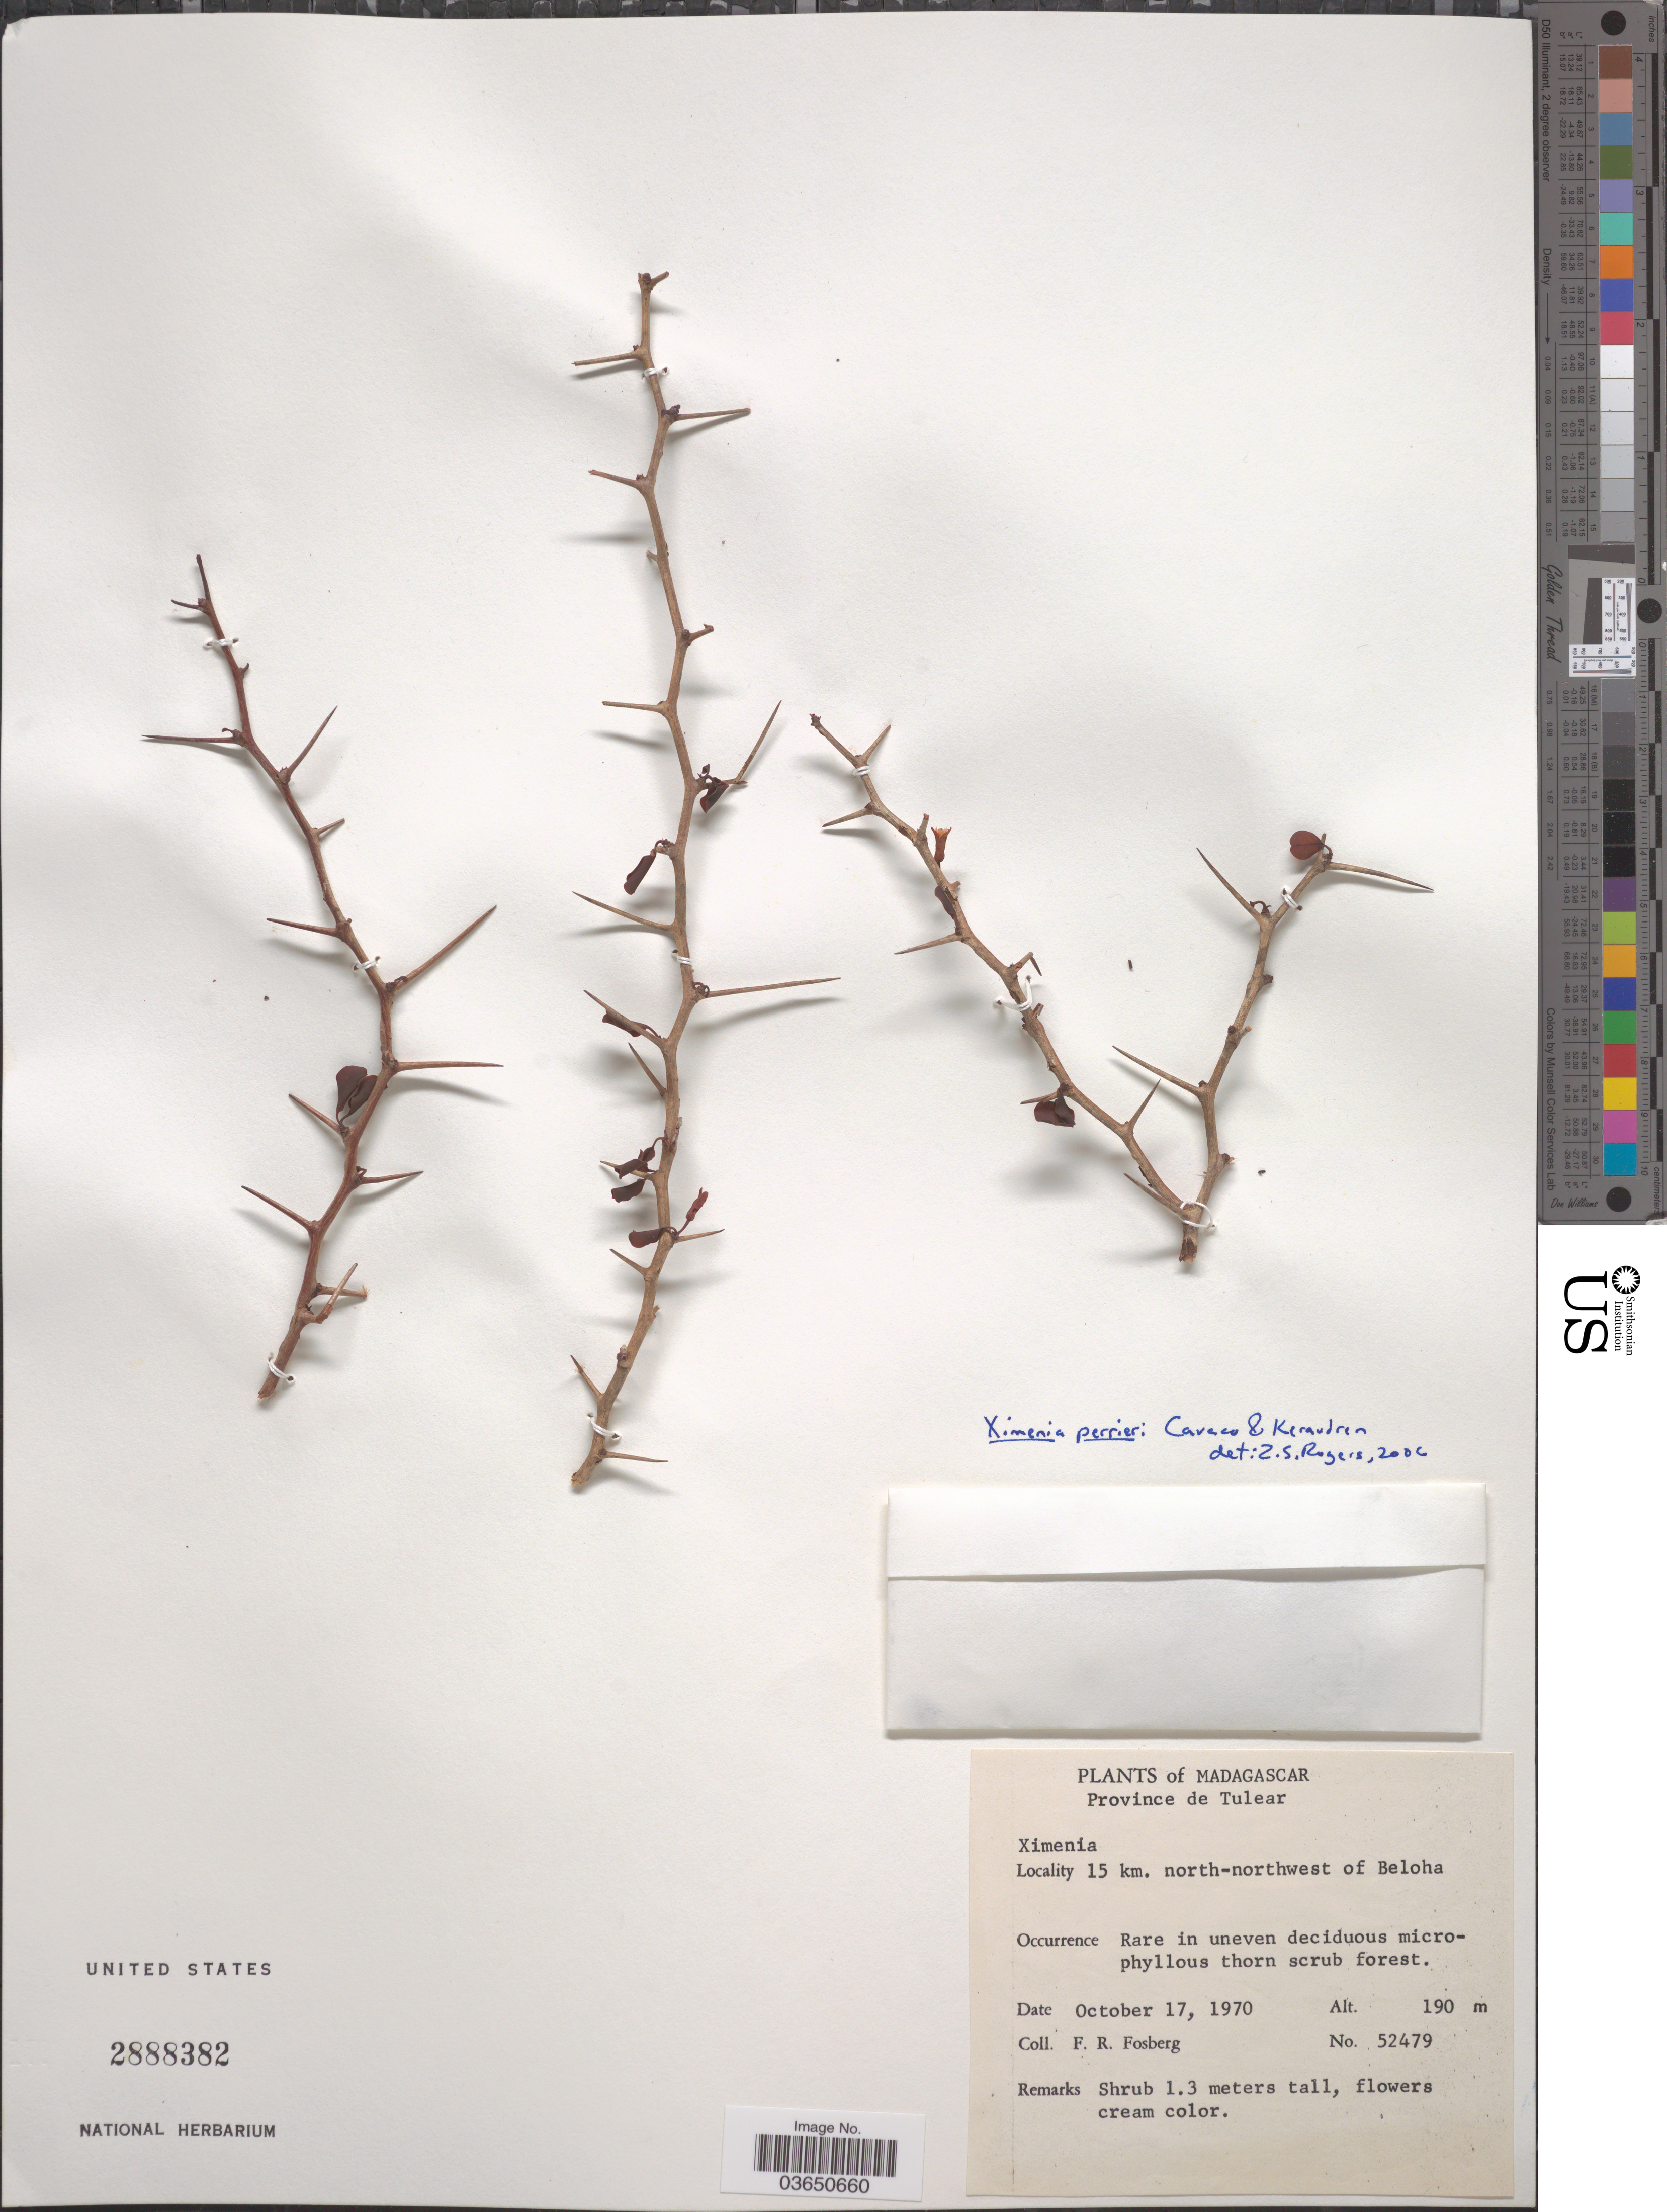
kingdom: Plantae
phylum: Tracheophyta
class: Magnoliopsida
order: Santalales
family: Ximeniaceae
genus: Ximenia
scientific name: Ximenia perrieri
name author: Cavaco & Keraudren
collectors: F. R. Fosberg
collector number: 52479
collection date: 1970-10-17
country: Madagascar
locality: Province de Tulear. 15 km. north-northwest of Beloha.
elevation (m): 190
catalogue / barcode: US 2888382